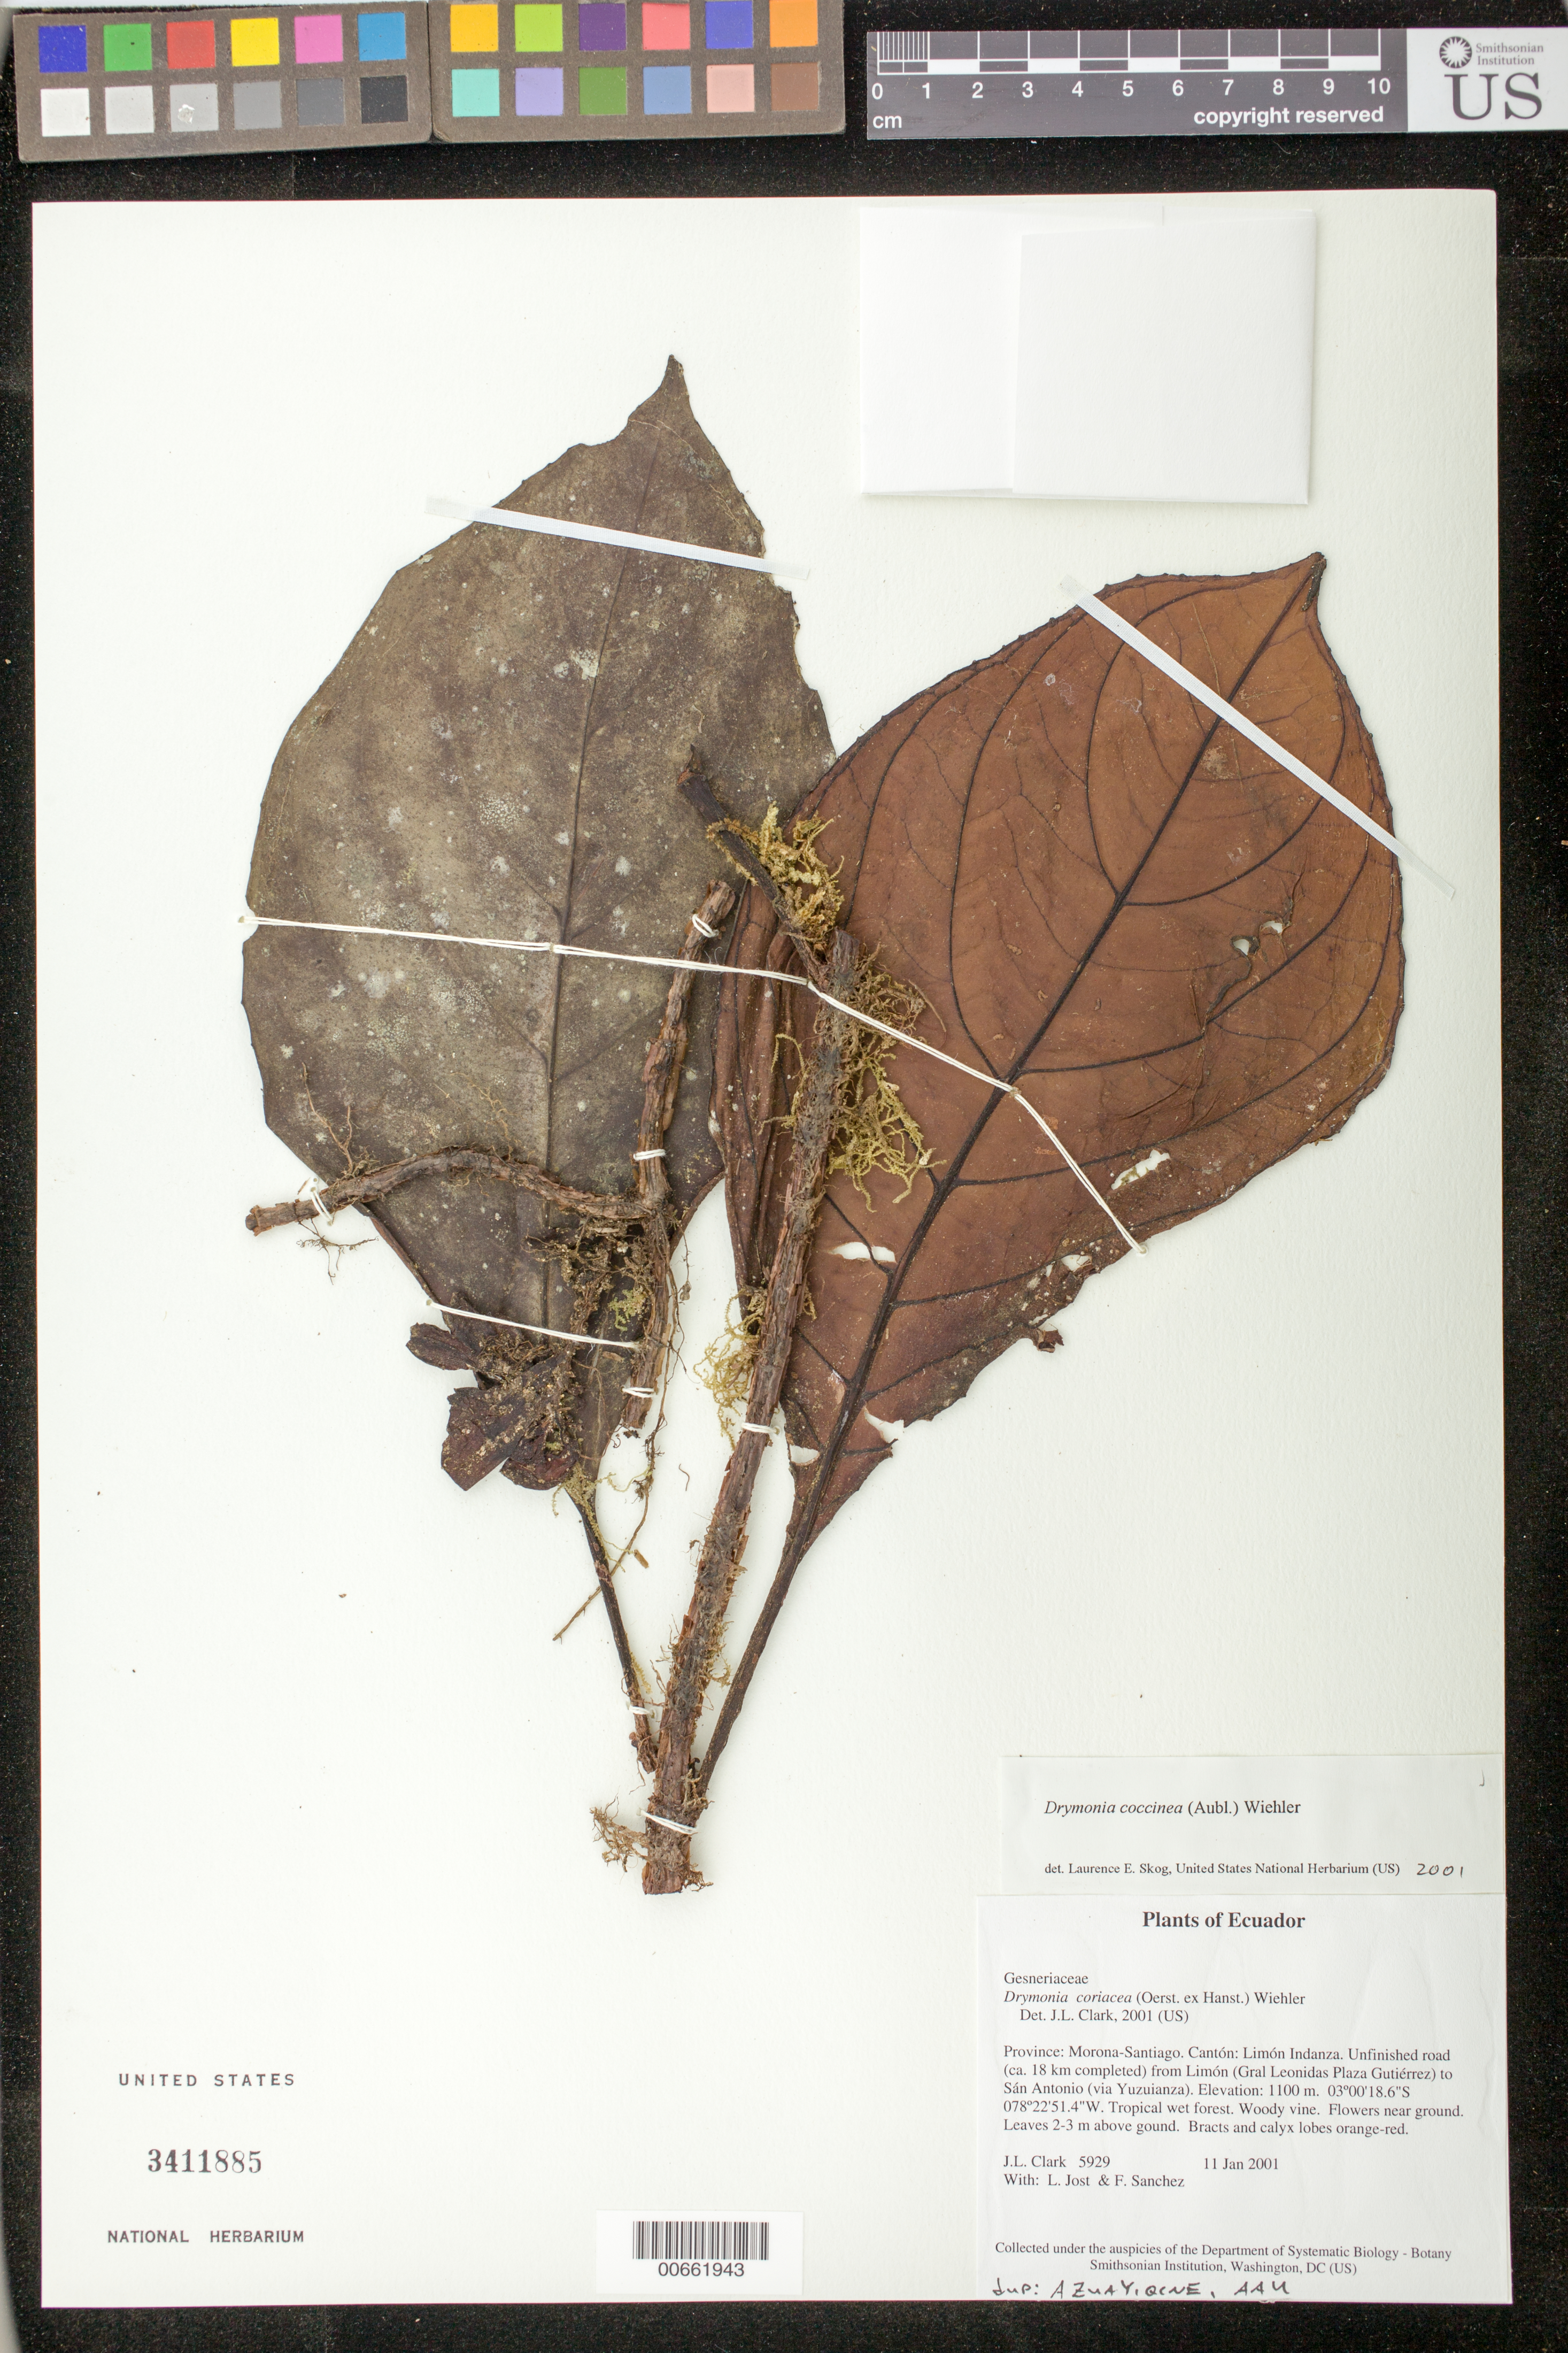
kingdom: Plantae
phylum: Tracheophyta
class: Magnoliopsida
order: Lamiales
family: Gesneriaceae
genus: Drymonia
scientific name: Drymonia coccinea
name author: (Aubl.) Wiehler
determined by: Skog, Laurence E.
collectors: J. L. Clark, L. Jost & F. Sanchez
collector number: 5929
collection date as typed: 11 Jan 2001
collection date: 2001-01-11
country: Ecuador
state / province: Morona-Santiago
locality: Cantón: Limón Indanza. Unfinished road (ca. 18 km completed) from Limón (Gral Leonidas Plaza Gutiérrez) to Sán Antonio (via Yuzuianza).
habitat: Tropical wet forest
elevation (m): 1100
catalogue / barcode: US 3411885